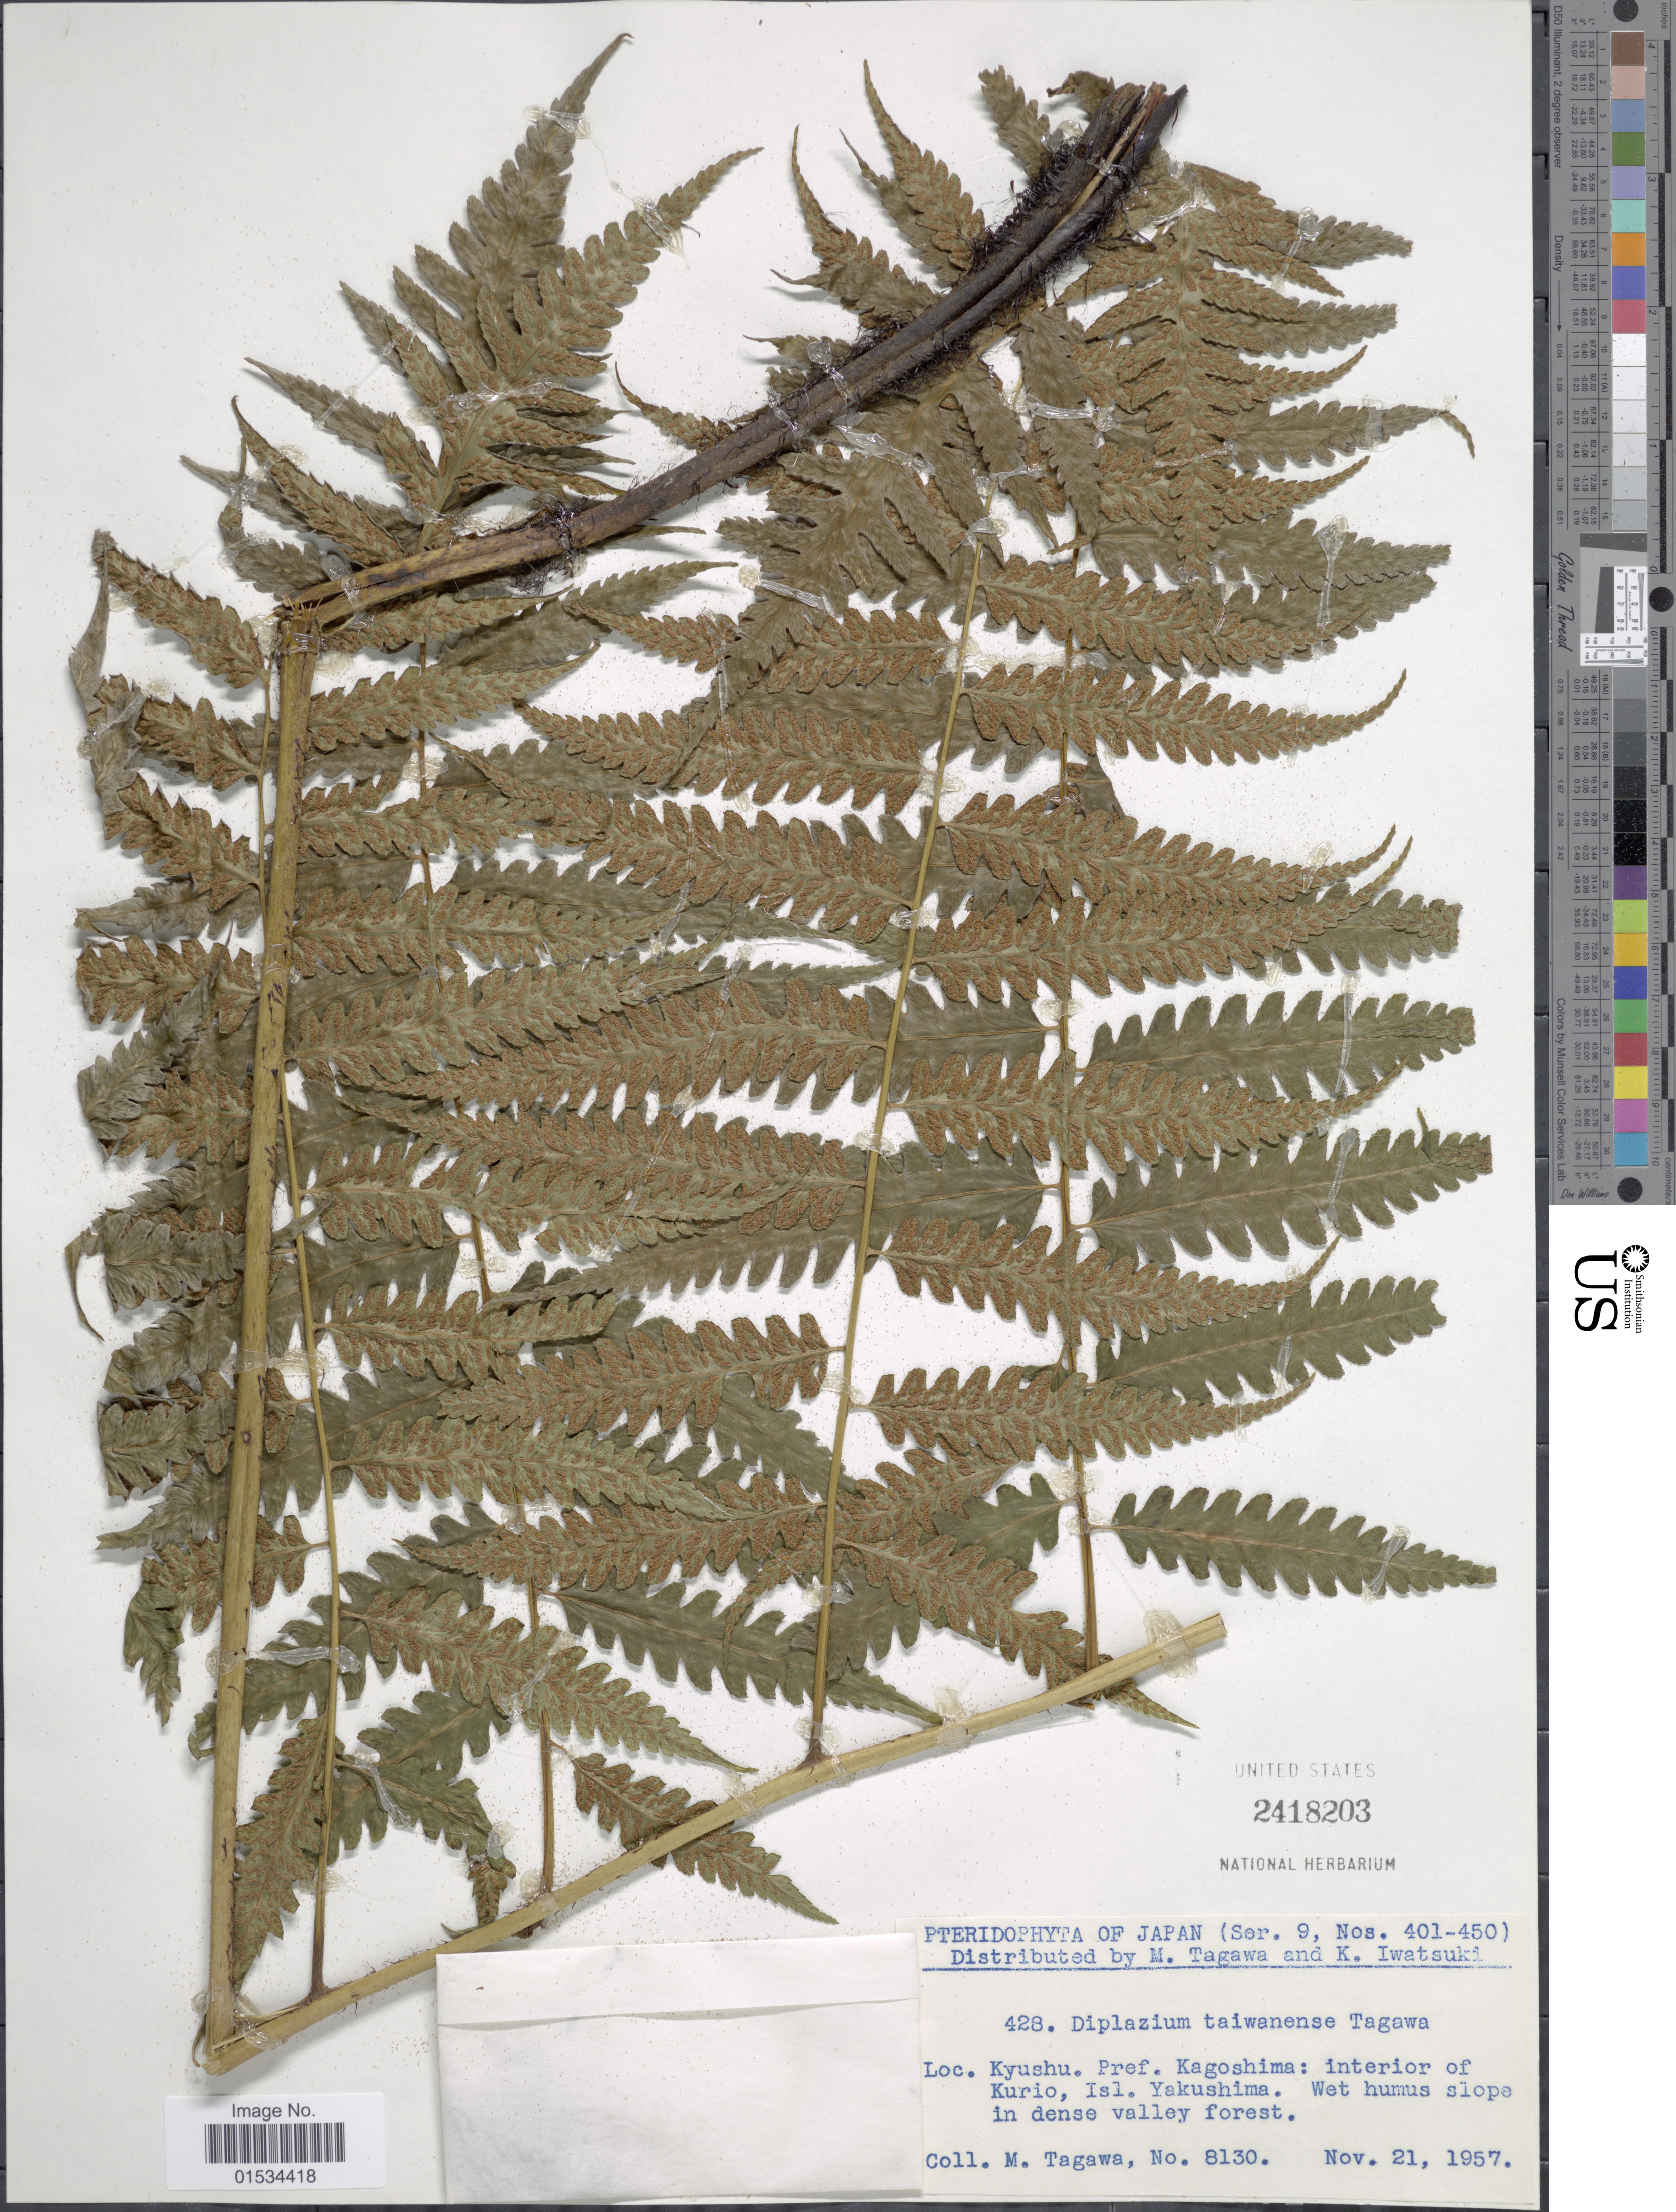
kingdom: Plantae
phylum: Tracheophyta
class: Polypodiopsida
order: Polypodiales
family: Athyriaceae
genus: Diplazium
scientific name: Diplazium taiwanense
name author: Tagawa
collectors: M. Tagawa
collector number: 8130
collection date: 1957-11-21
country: Japan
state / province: Kagosima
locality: Kyushu, interior of Kurio, Isl. Yakushima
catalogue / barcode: US 2418203